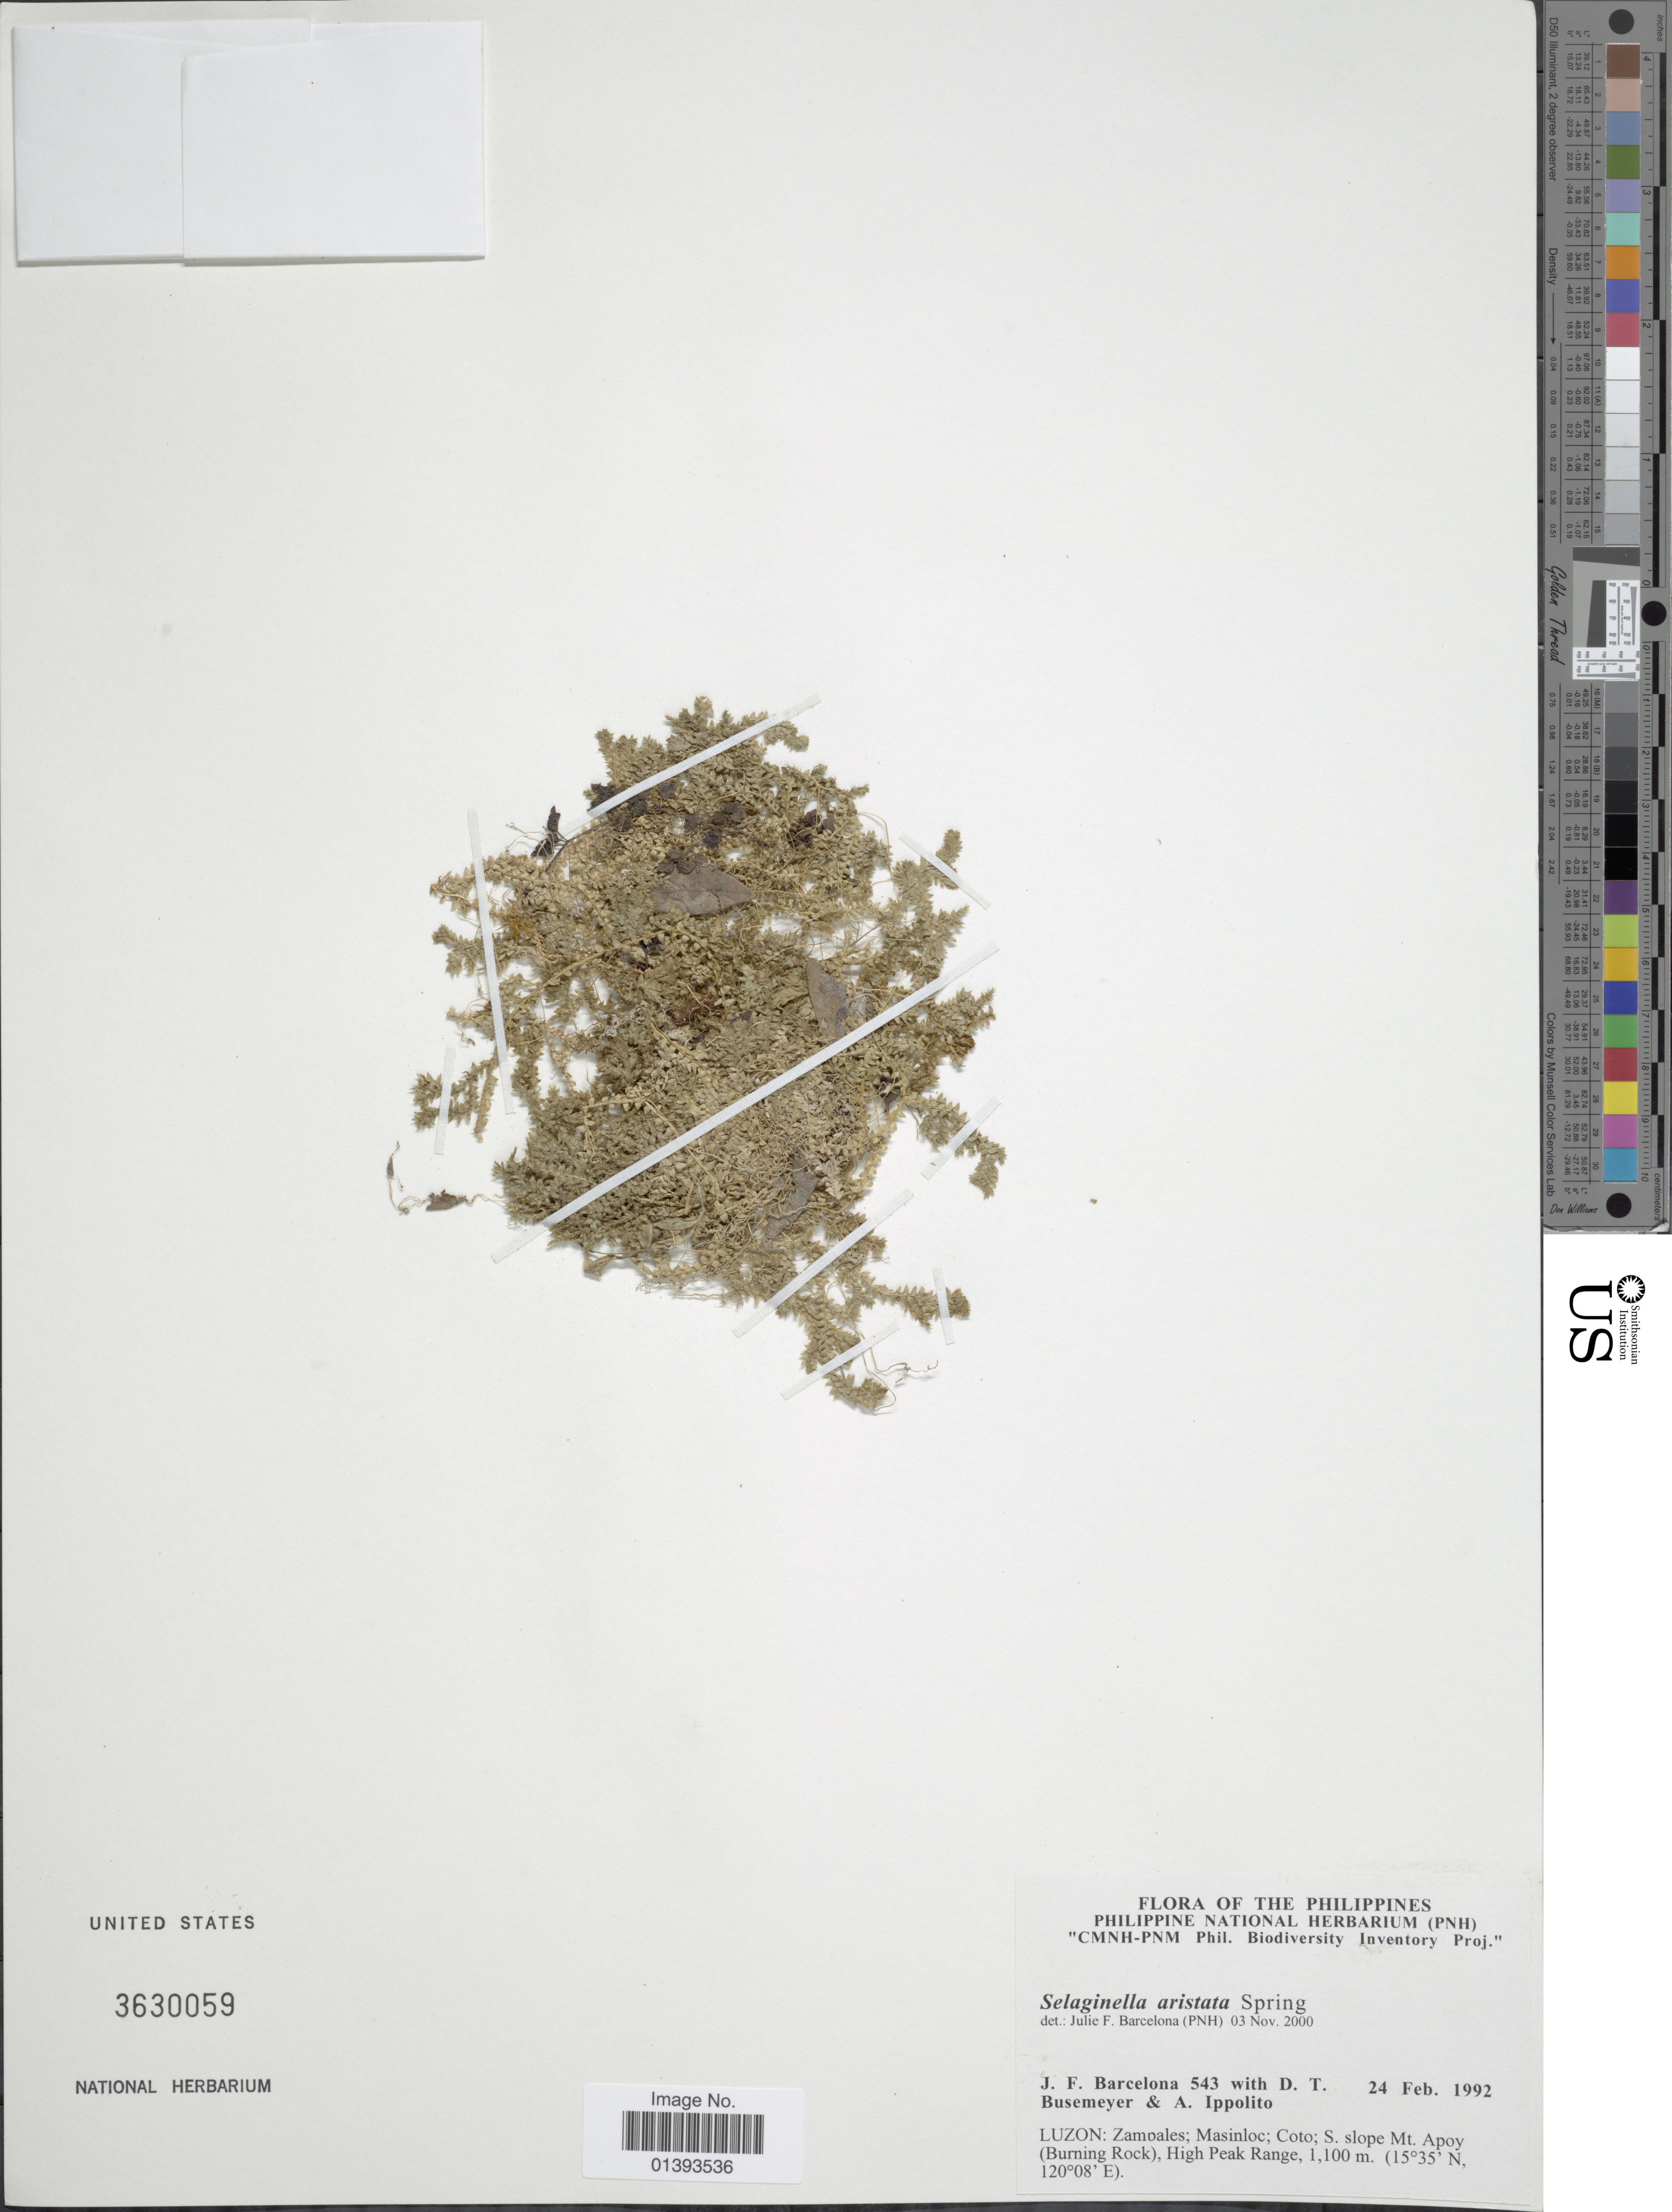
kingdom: Plantae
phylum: Tracheophyta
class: Lycopodiopsida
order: Selaginellales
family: Selaginellaceae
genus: Selaginella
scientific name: Selaginella aristata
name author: Spring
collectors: J. F. Barcelona, D. Busemeyer & A. Ippolito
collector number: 543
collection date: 1992-02-24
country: Philippines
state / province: Central Luzon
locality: Luzon: Zamoales; Masinloc; Coto; S. slope MT. Apoy (Burning Rock), high Peak range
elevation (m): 1100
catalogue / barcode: US 3630059